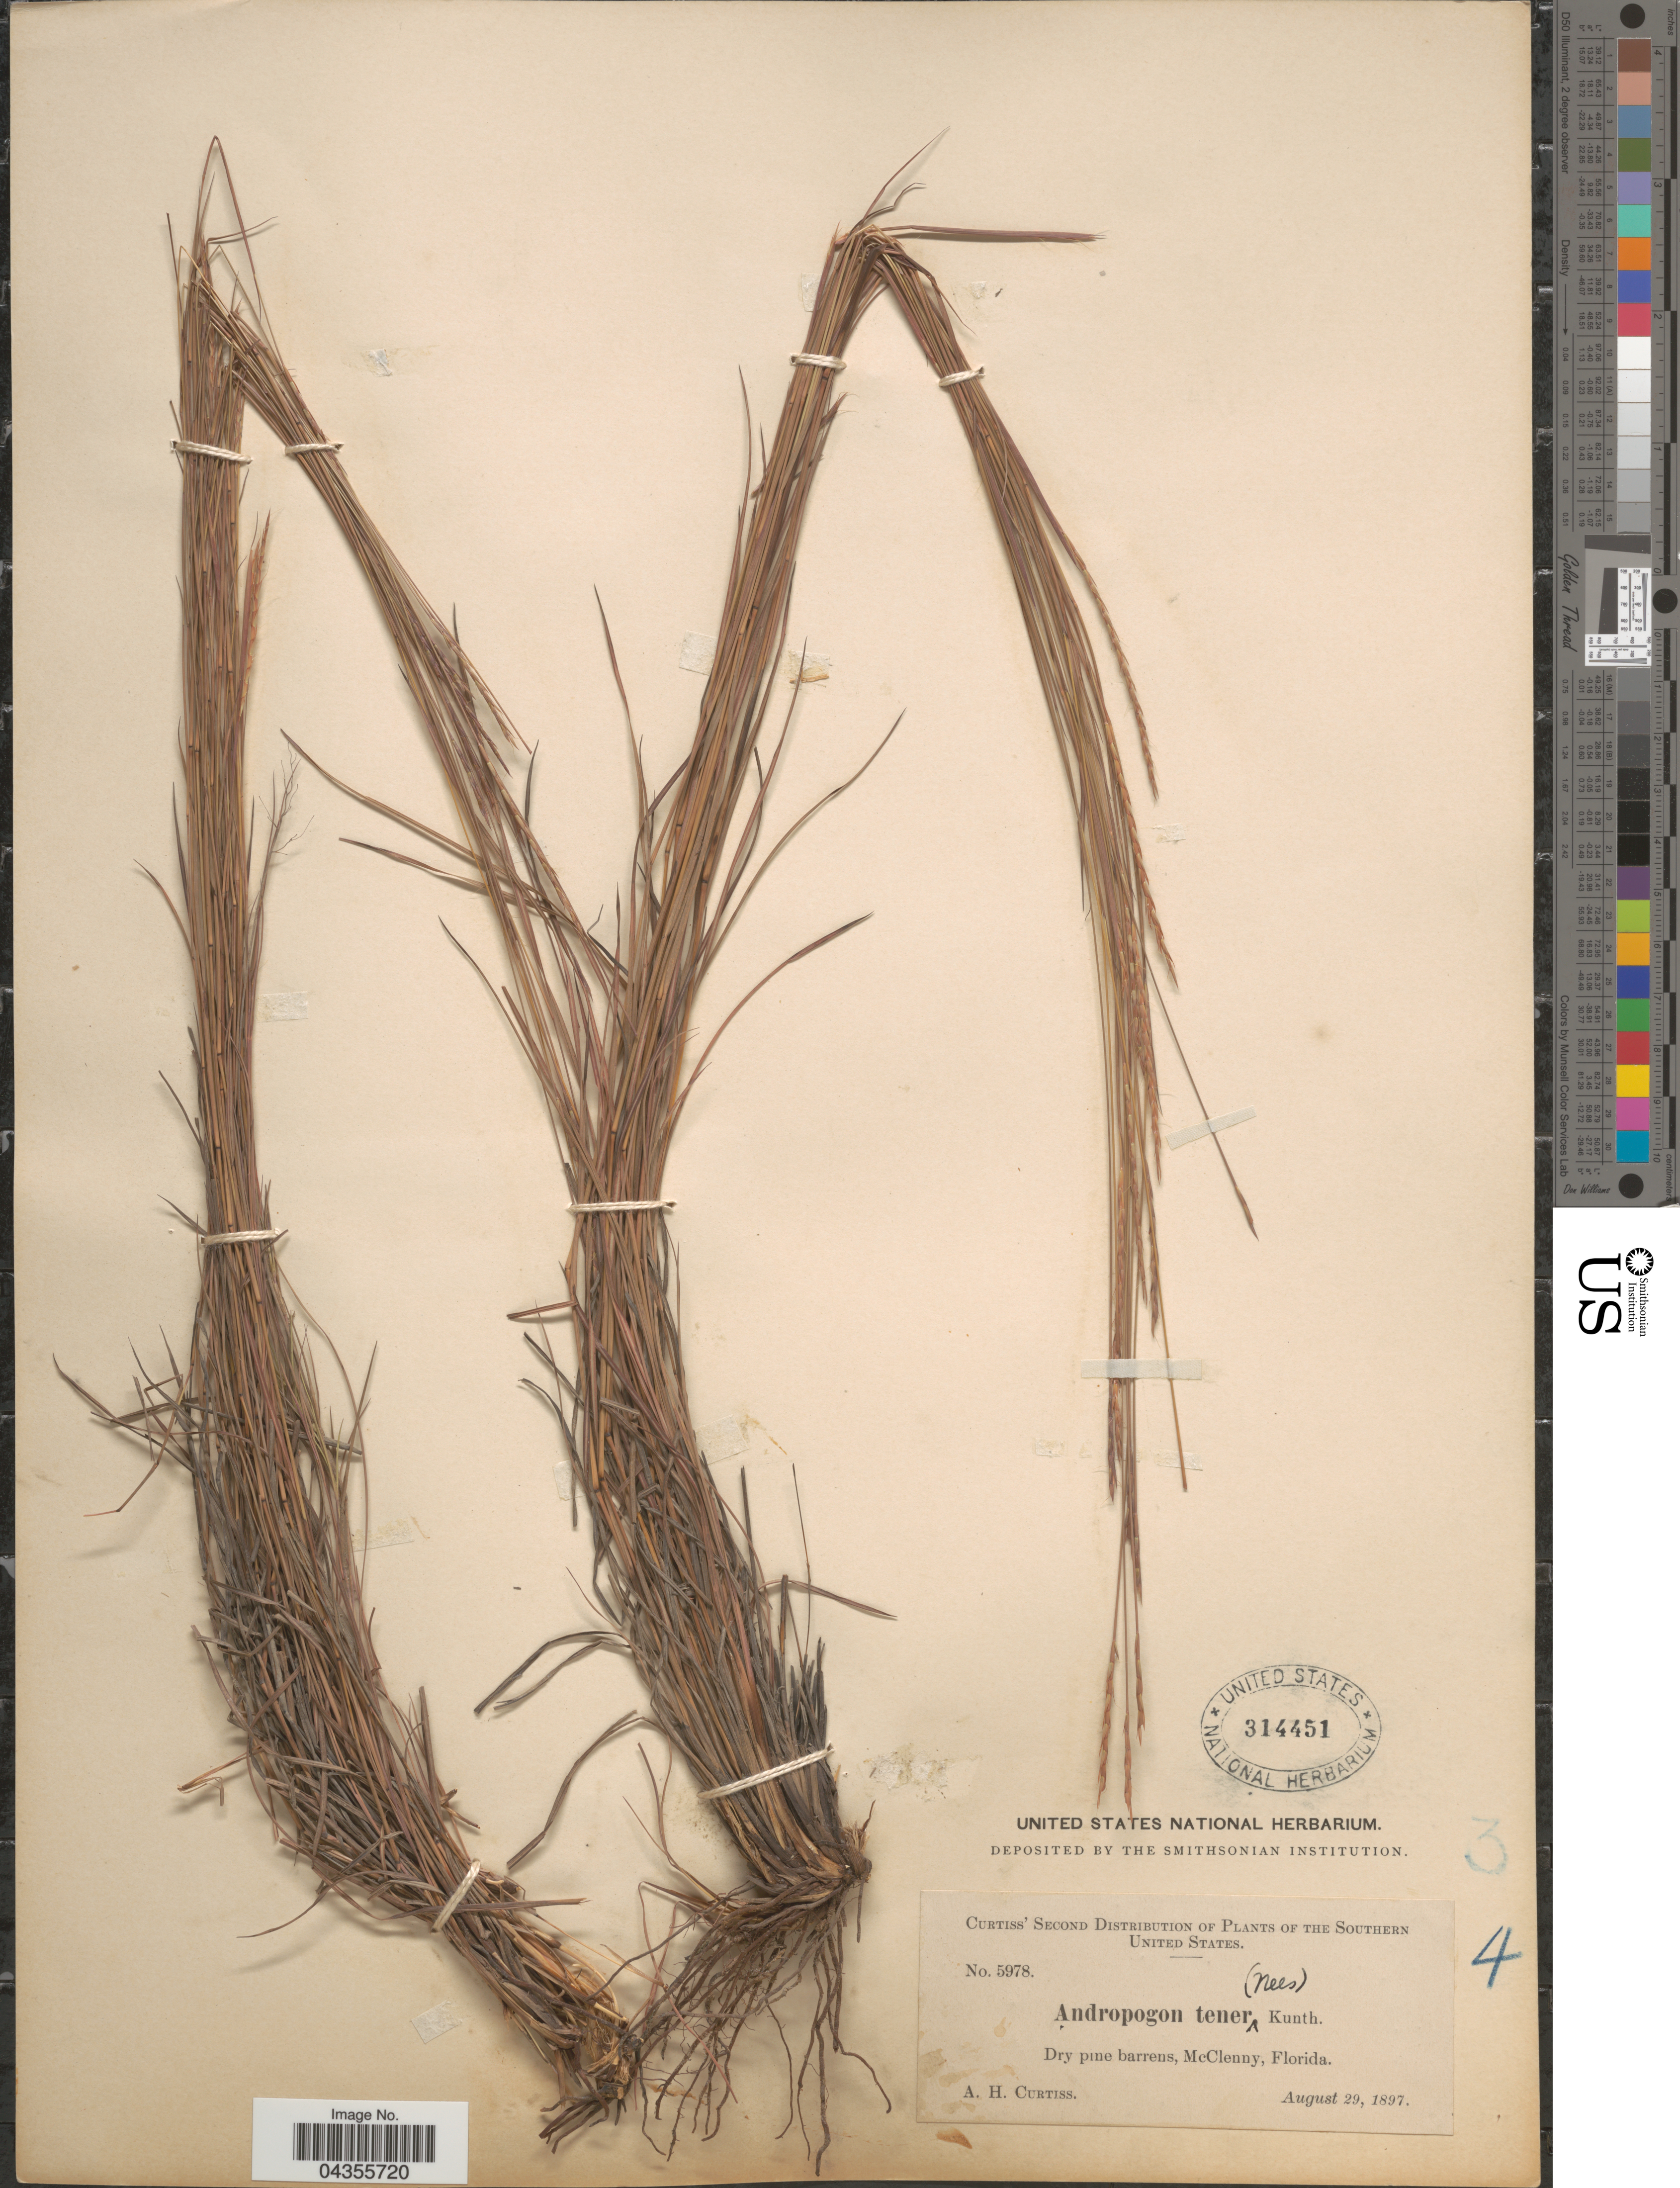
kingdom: Plantae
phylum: Tracheophyta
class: Liliopsida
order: Poales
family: Poaceae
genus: Schizachyrium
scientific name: Schizachyrium tenerum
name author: Nees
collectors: A. H. Curtiss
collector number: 5978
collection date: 1897-08-29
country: United States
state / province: Florida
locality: Southern United States. Dry pine barrens, McClenny.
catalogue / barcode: US 314451